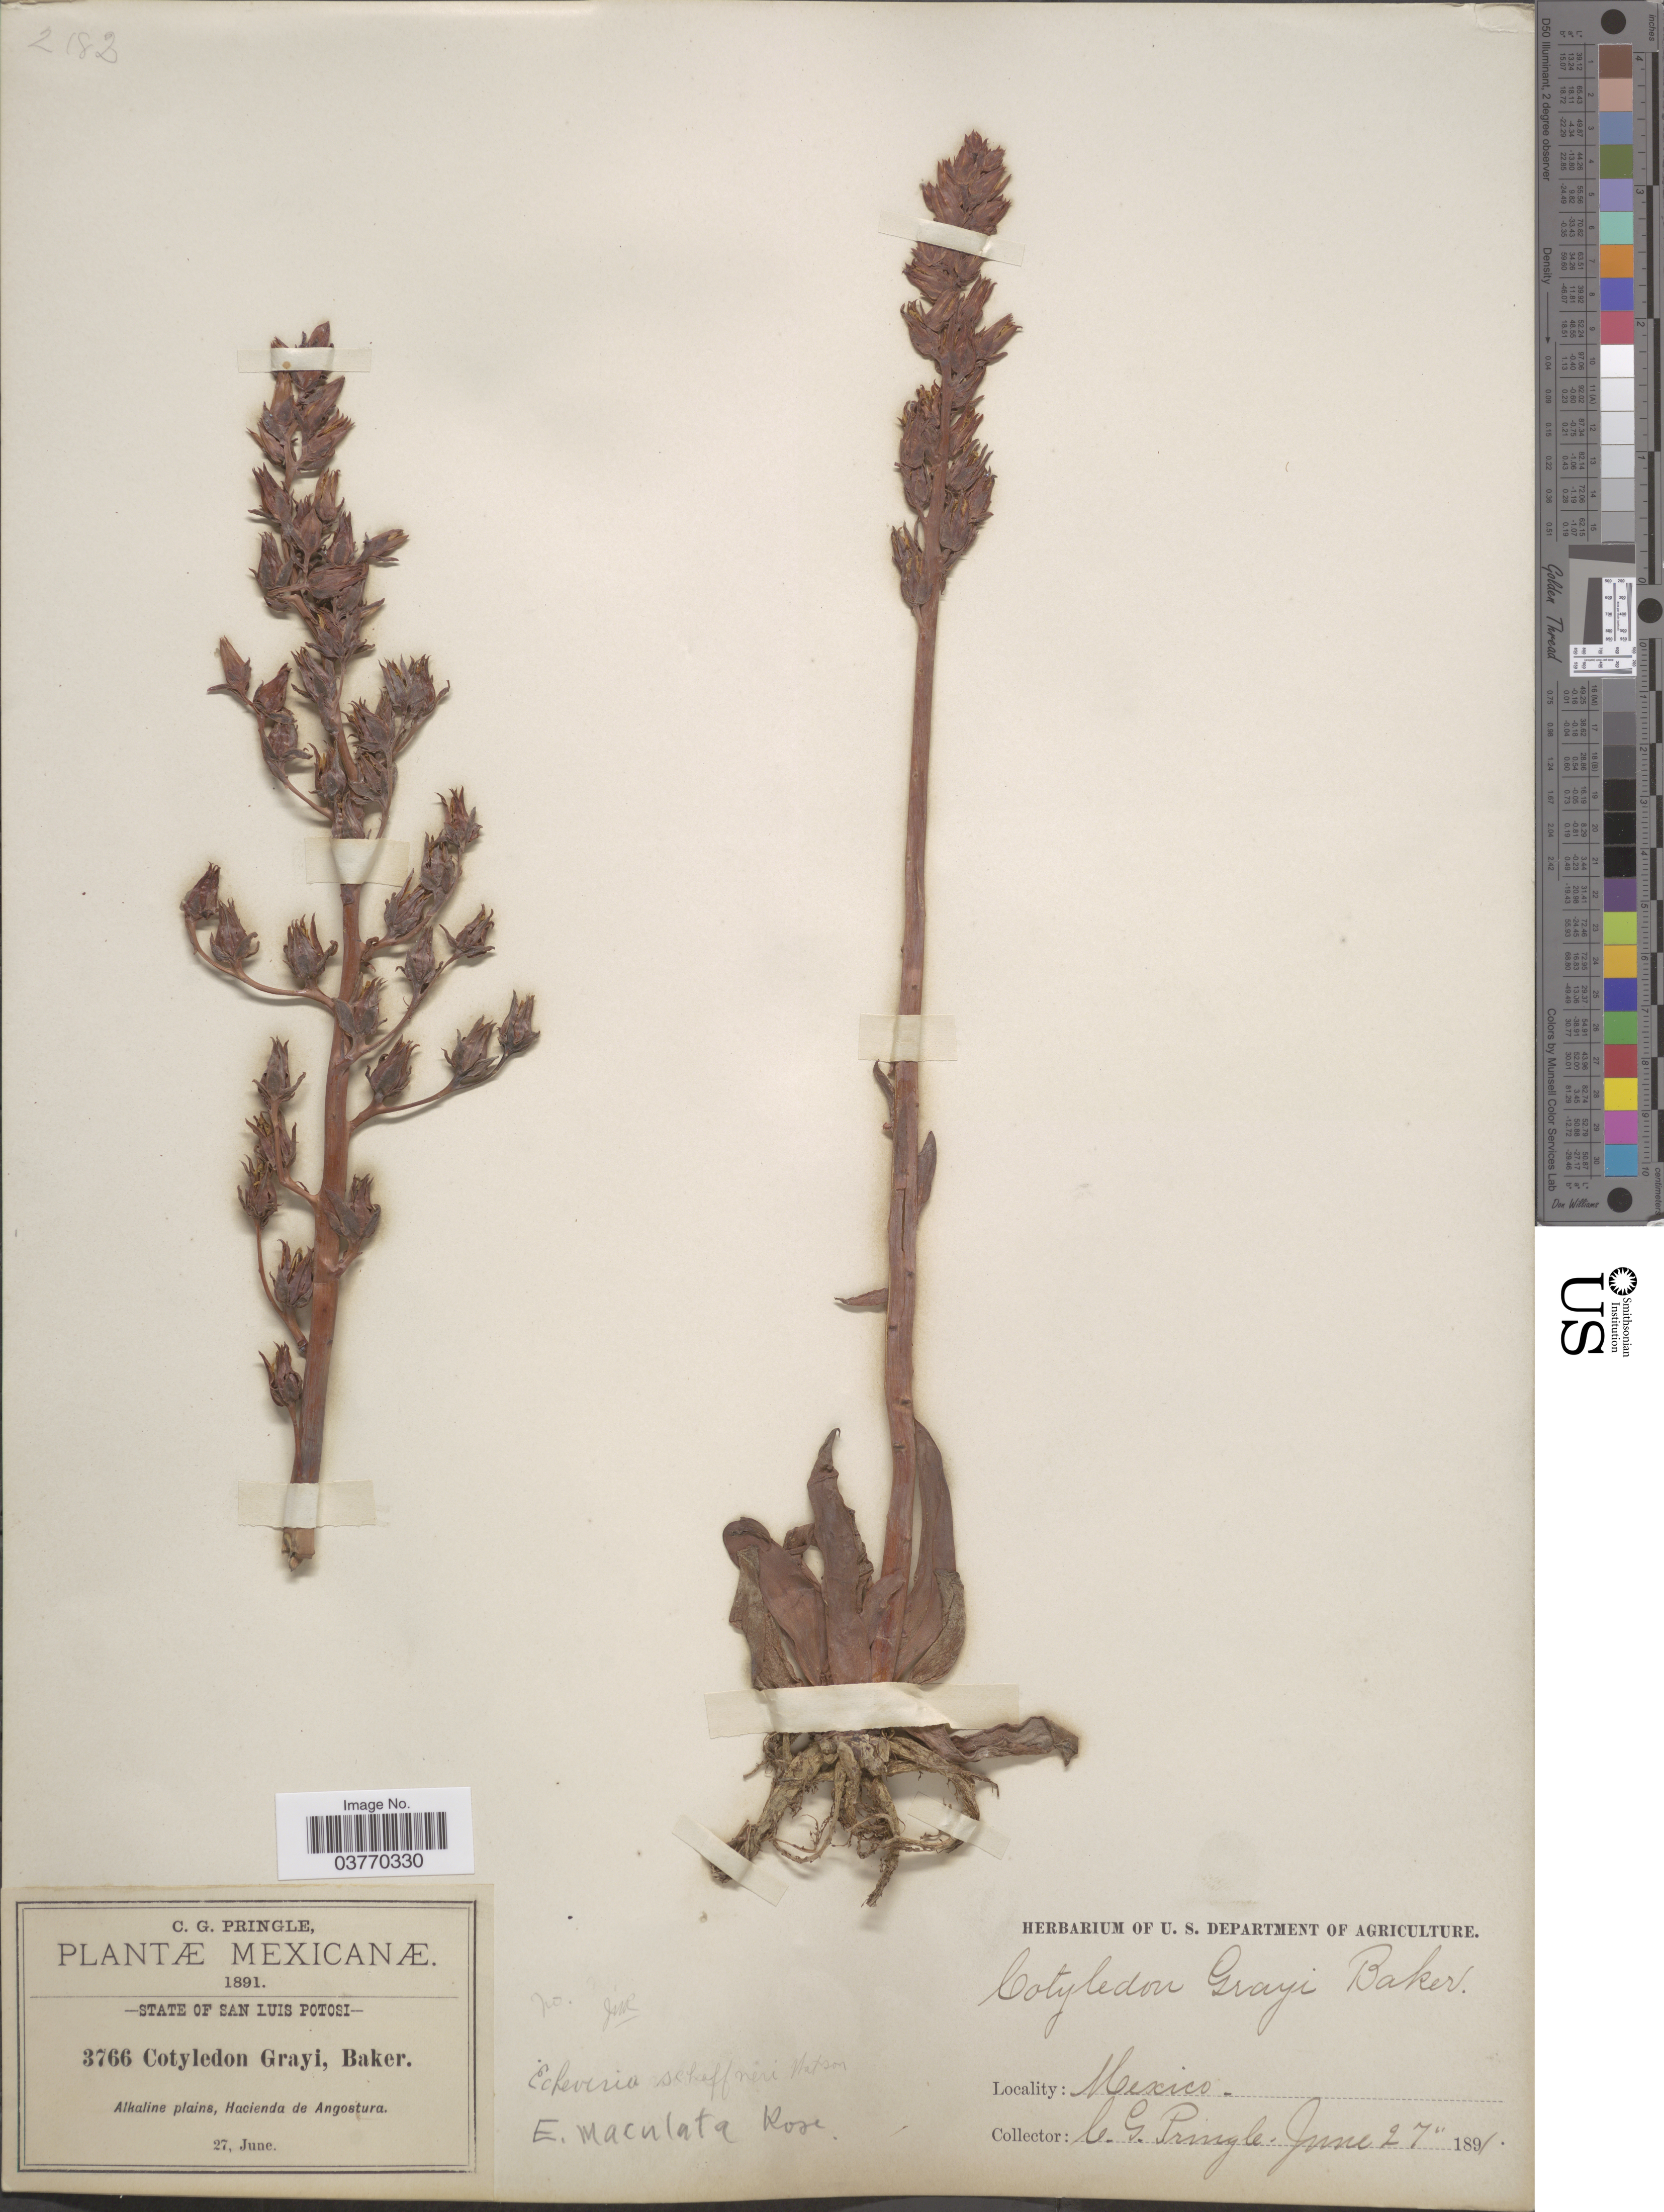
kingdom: Plantae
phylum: Tracheophyta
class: Magnoliopsida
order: Saxifragales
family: Crassulaceae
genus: Echeveria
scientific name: Echeveria maculata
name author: Rose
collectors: C. G. Pringle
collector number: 3766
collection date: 1891-06-27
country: Mexico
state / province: San Luis Potosí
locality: Alkaline plains, Hacienda de Angostura.